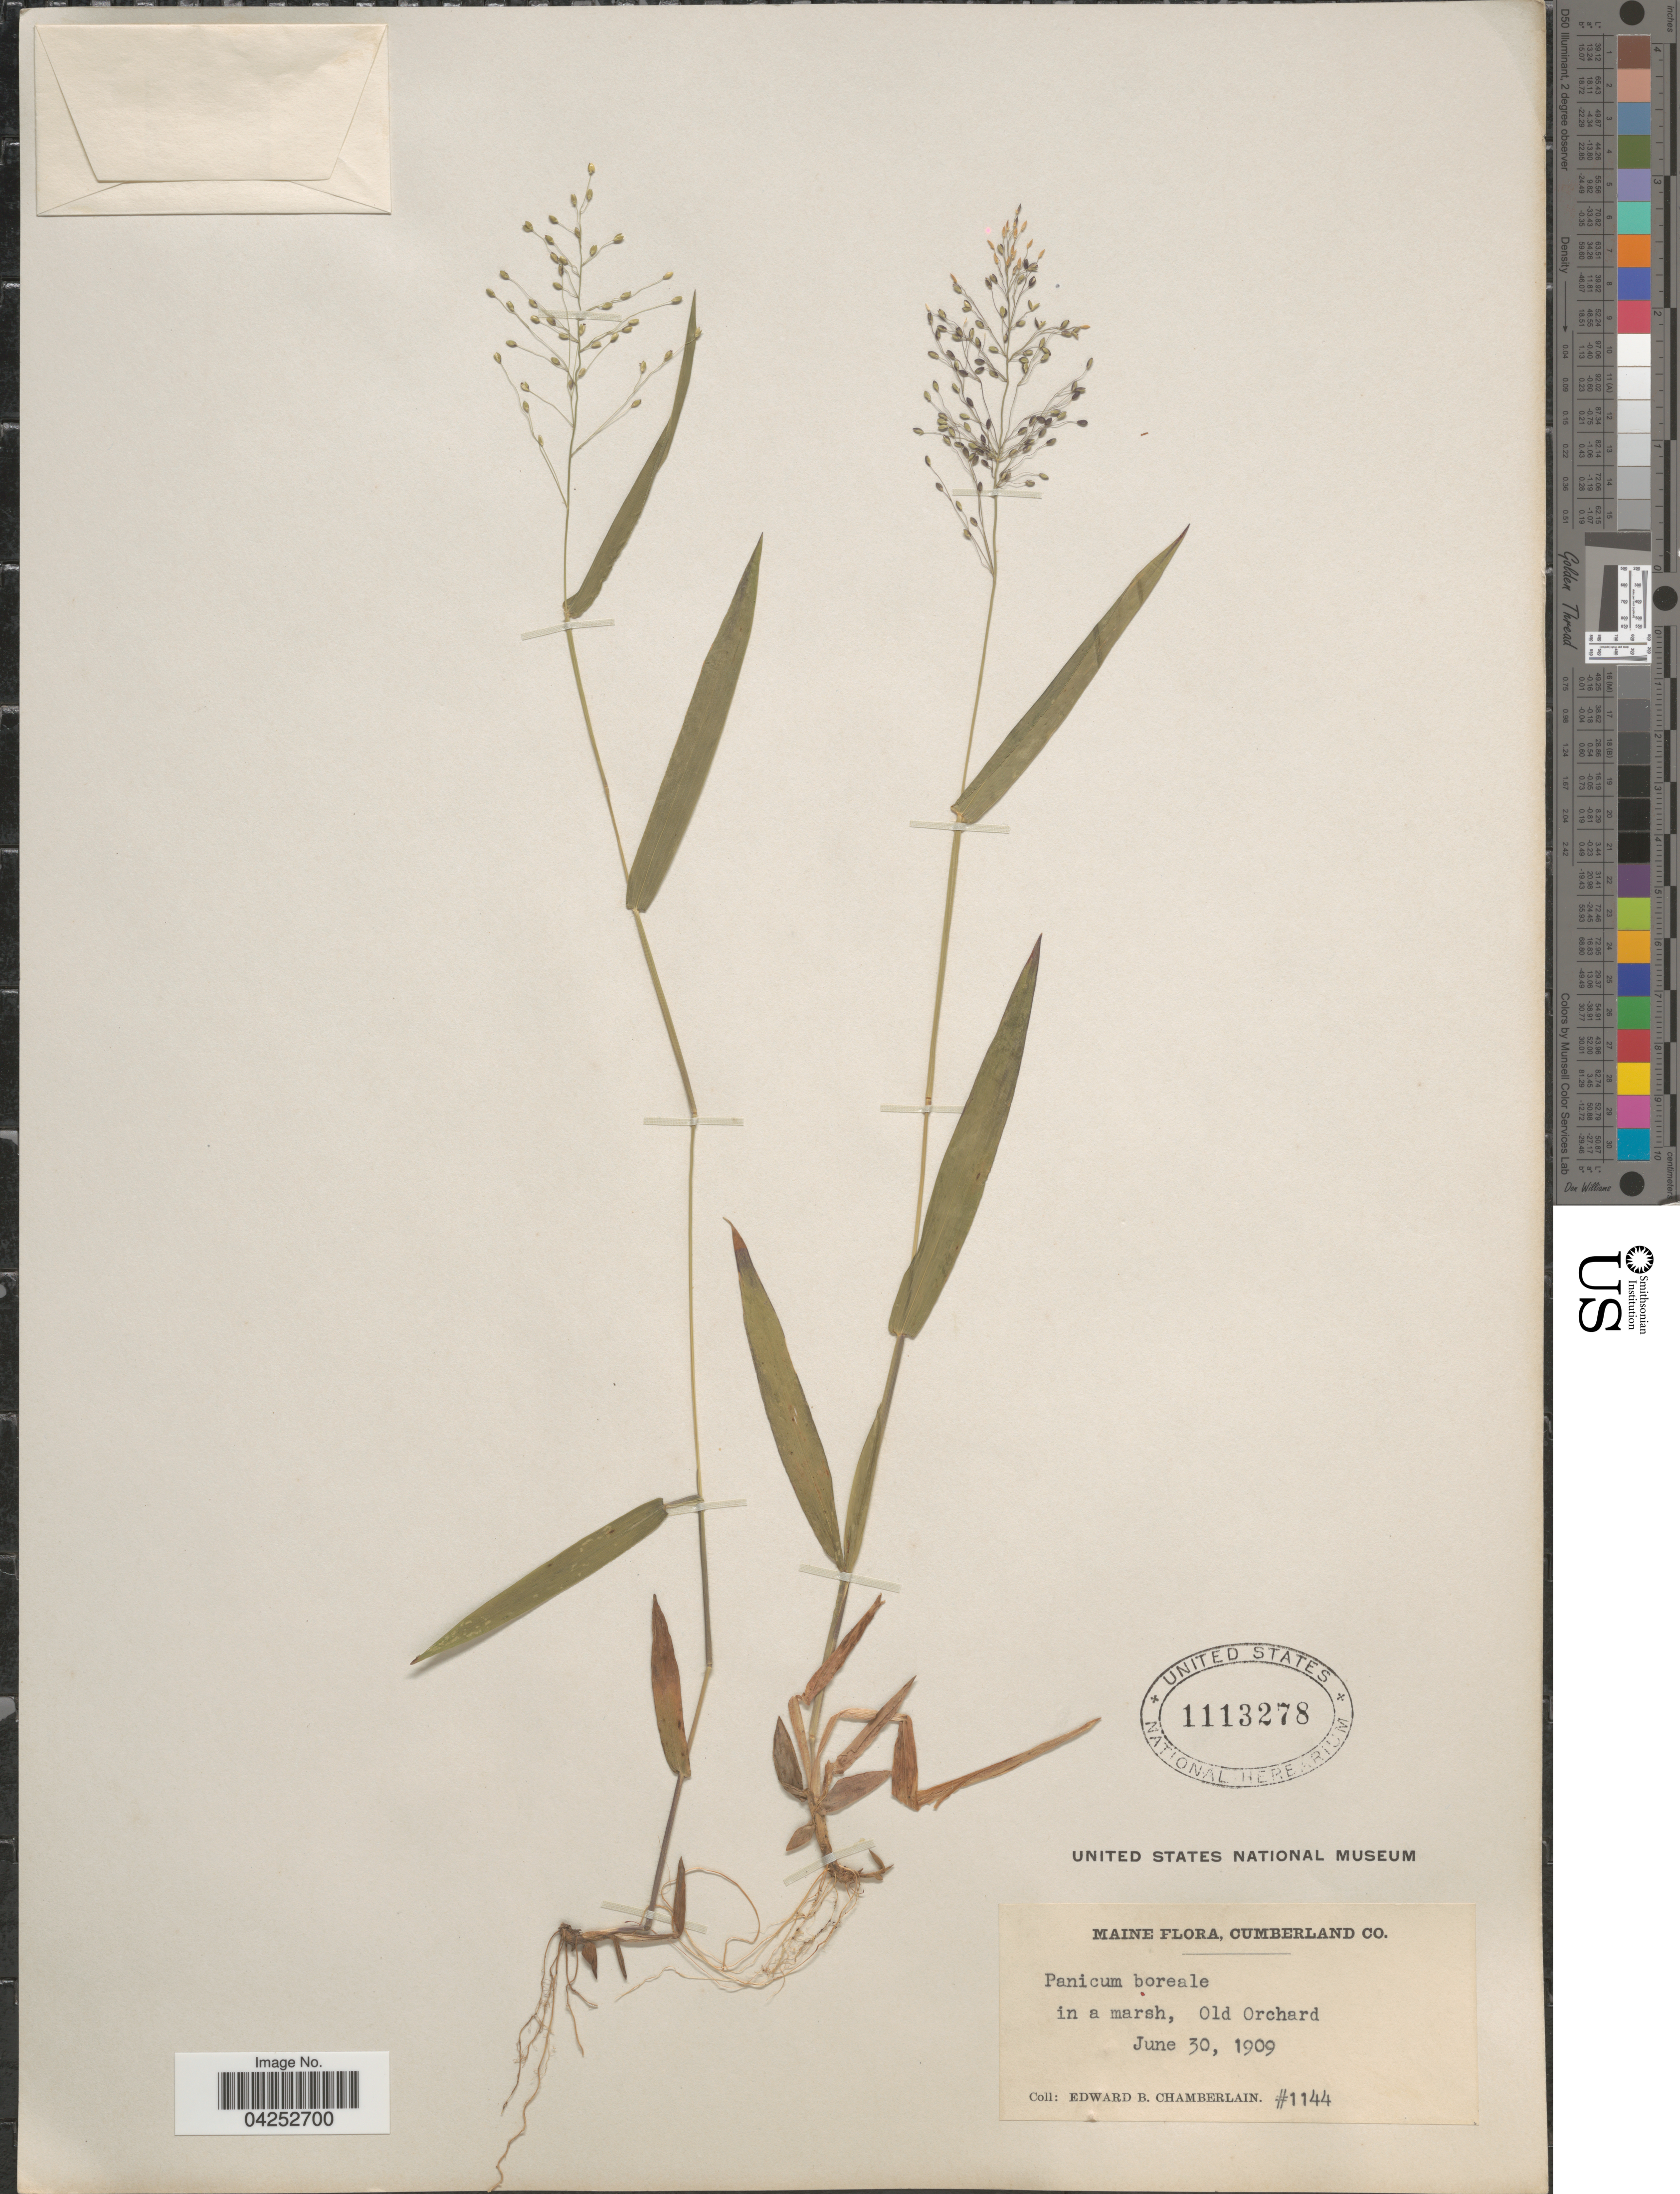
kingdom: Plantae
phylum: Tracheophyta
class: Liliopsida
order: Poales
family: Poaceae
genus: Dichanthelium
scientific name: Dichanthelium boreale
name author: (Nash) Freckmann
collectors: E. Chamberlain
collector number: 1144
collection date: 1909-06-30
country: United States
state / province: Maine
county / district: Cumberland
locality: Cumberland Co. In a marsh, Old Orchard.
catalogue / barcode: US 1113278